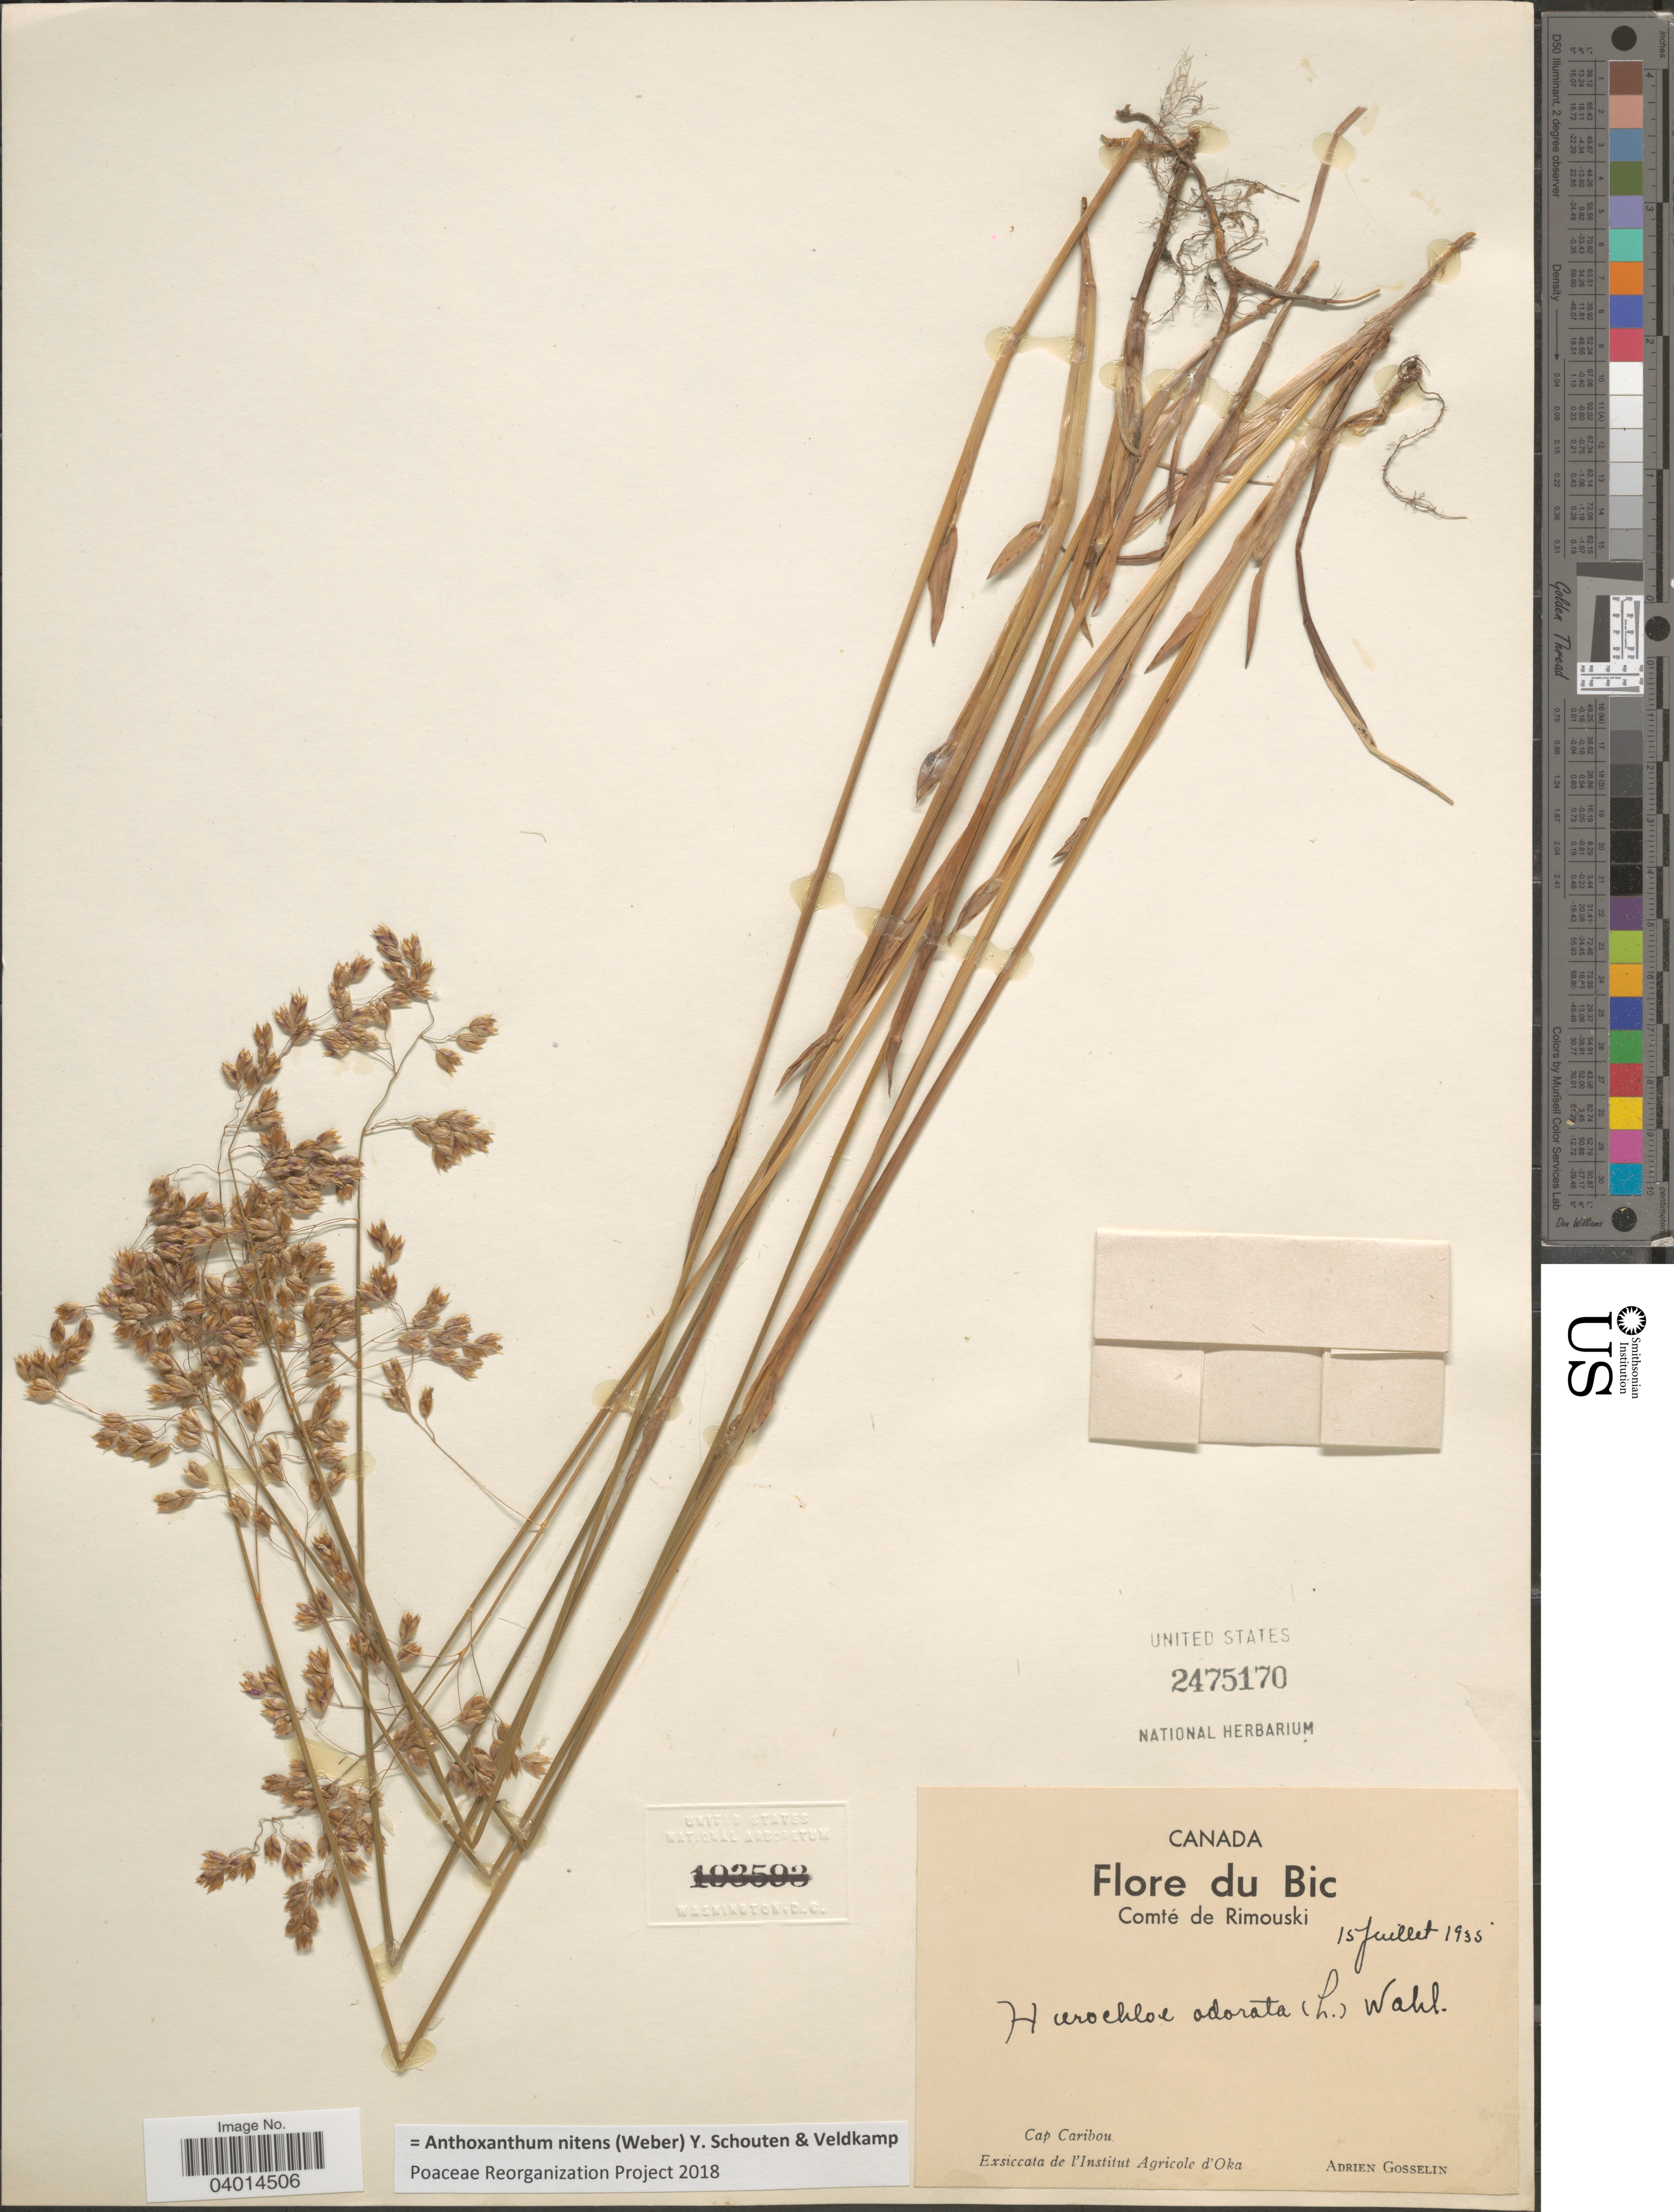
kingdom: Plantae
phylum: Tracheophyta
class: Liliopsida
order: Poales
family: Poaceae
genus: Anthoxanthum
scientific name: Anthoxanthum nitens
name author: (G.H. Weber) R.T.A. Schouten & Veldkamp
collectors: A. Gosselin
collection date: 1935-07-15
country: Canada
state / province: Quebec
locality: Bic. Comté de Rimouski. Cap Caribou.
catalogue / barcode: US 2475170